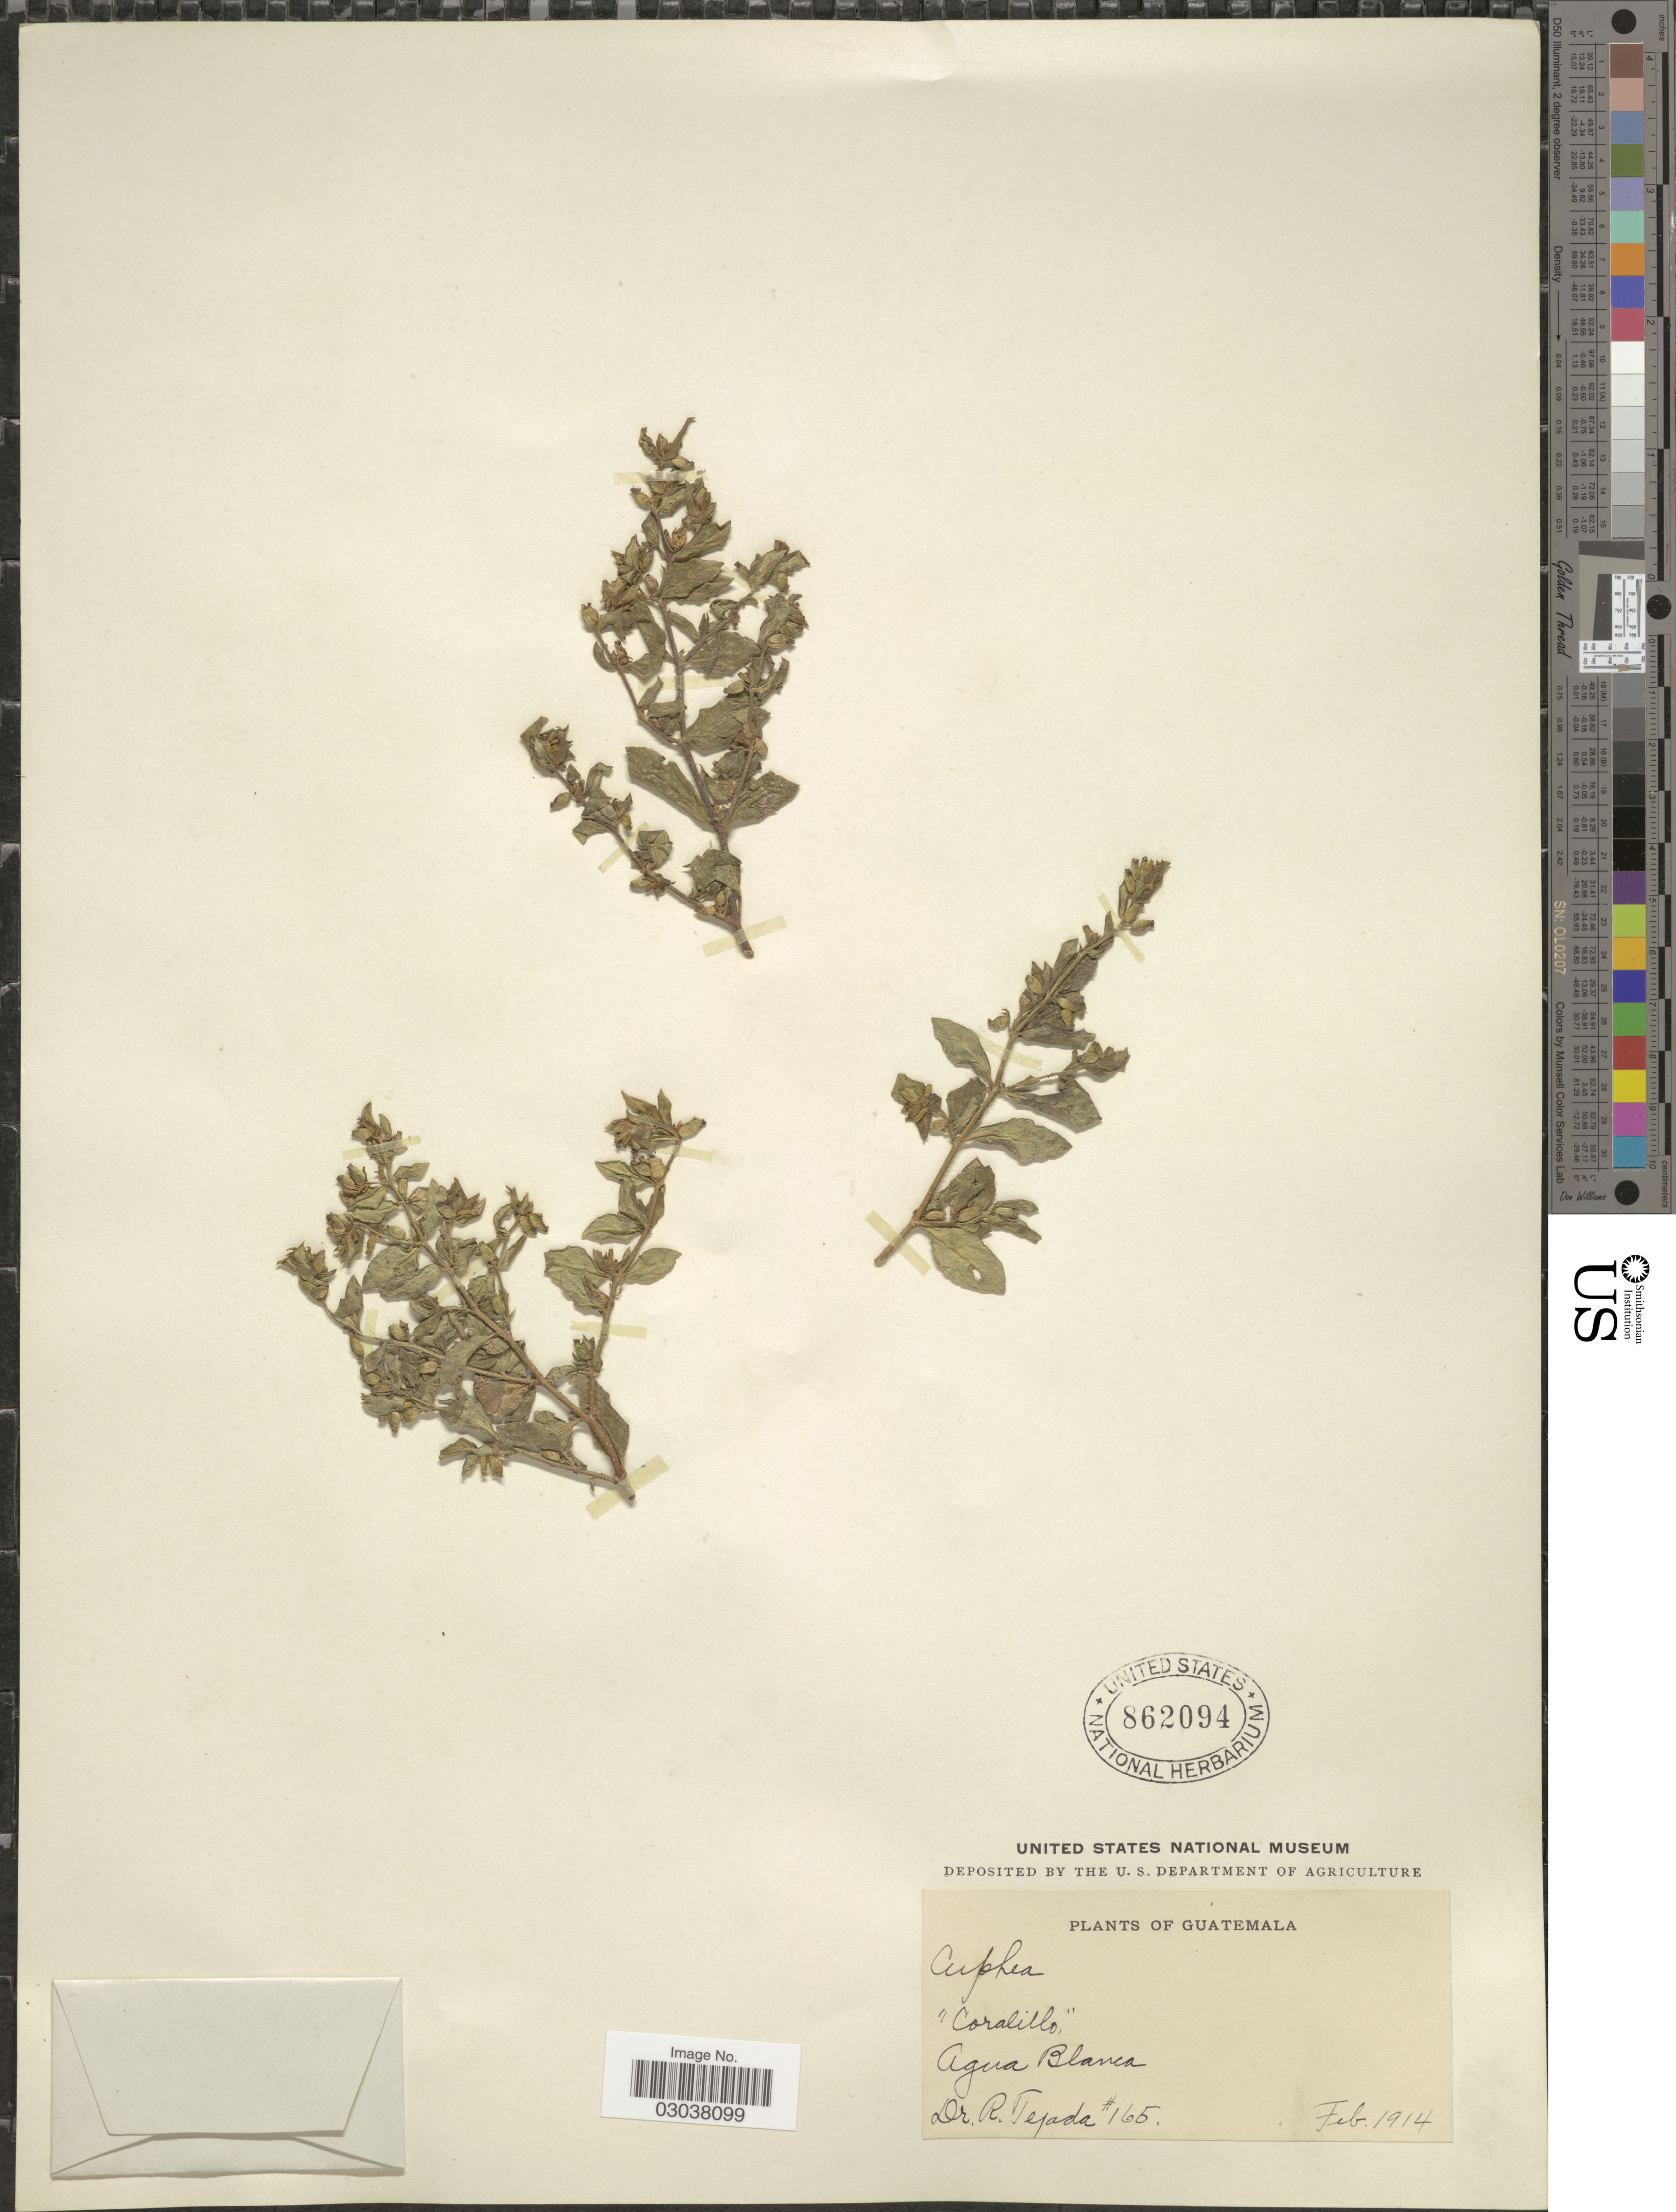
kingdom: Plantae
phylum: Tracheophyta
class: Magnoliopsida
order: Myrtales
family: Lythraceae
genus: Cuphea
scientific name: Cuphea carthagenensis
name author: (Jacq.) J.F. Macbr.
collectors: R. Tejada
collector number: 165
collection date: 1914-02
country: Guatemala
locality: Agua Blanca.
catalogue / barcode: US 862094